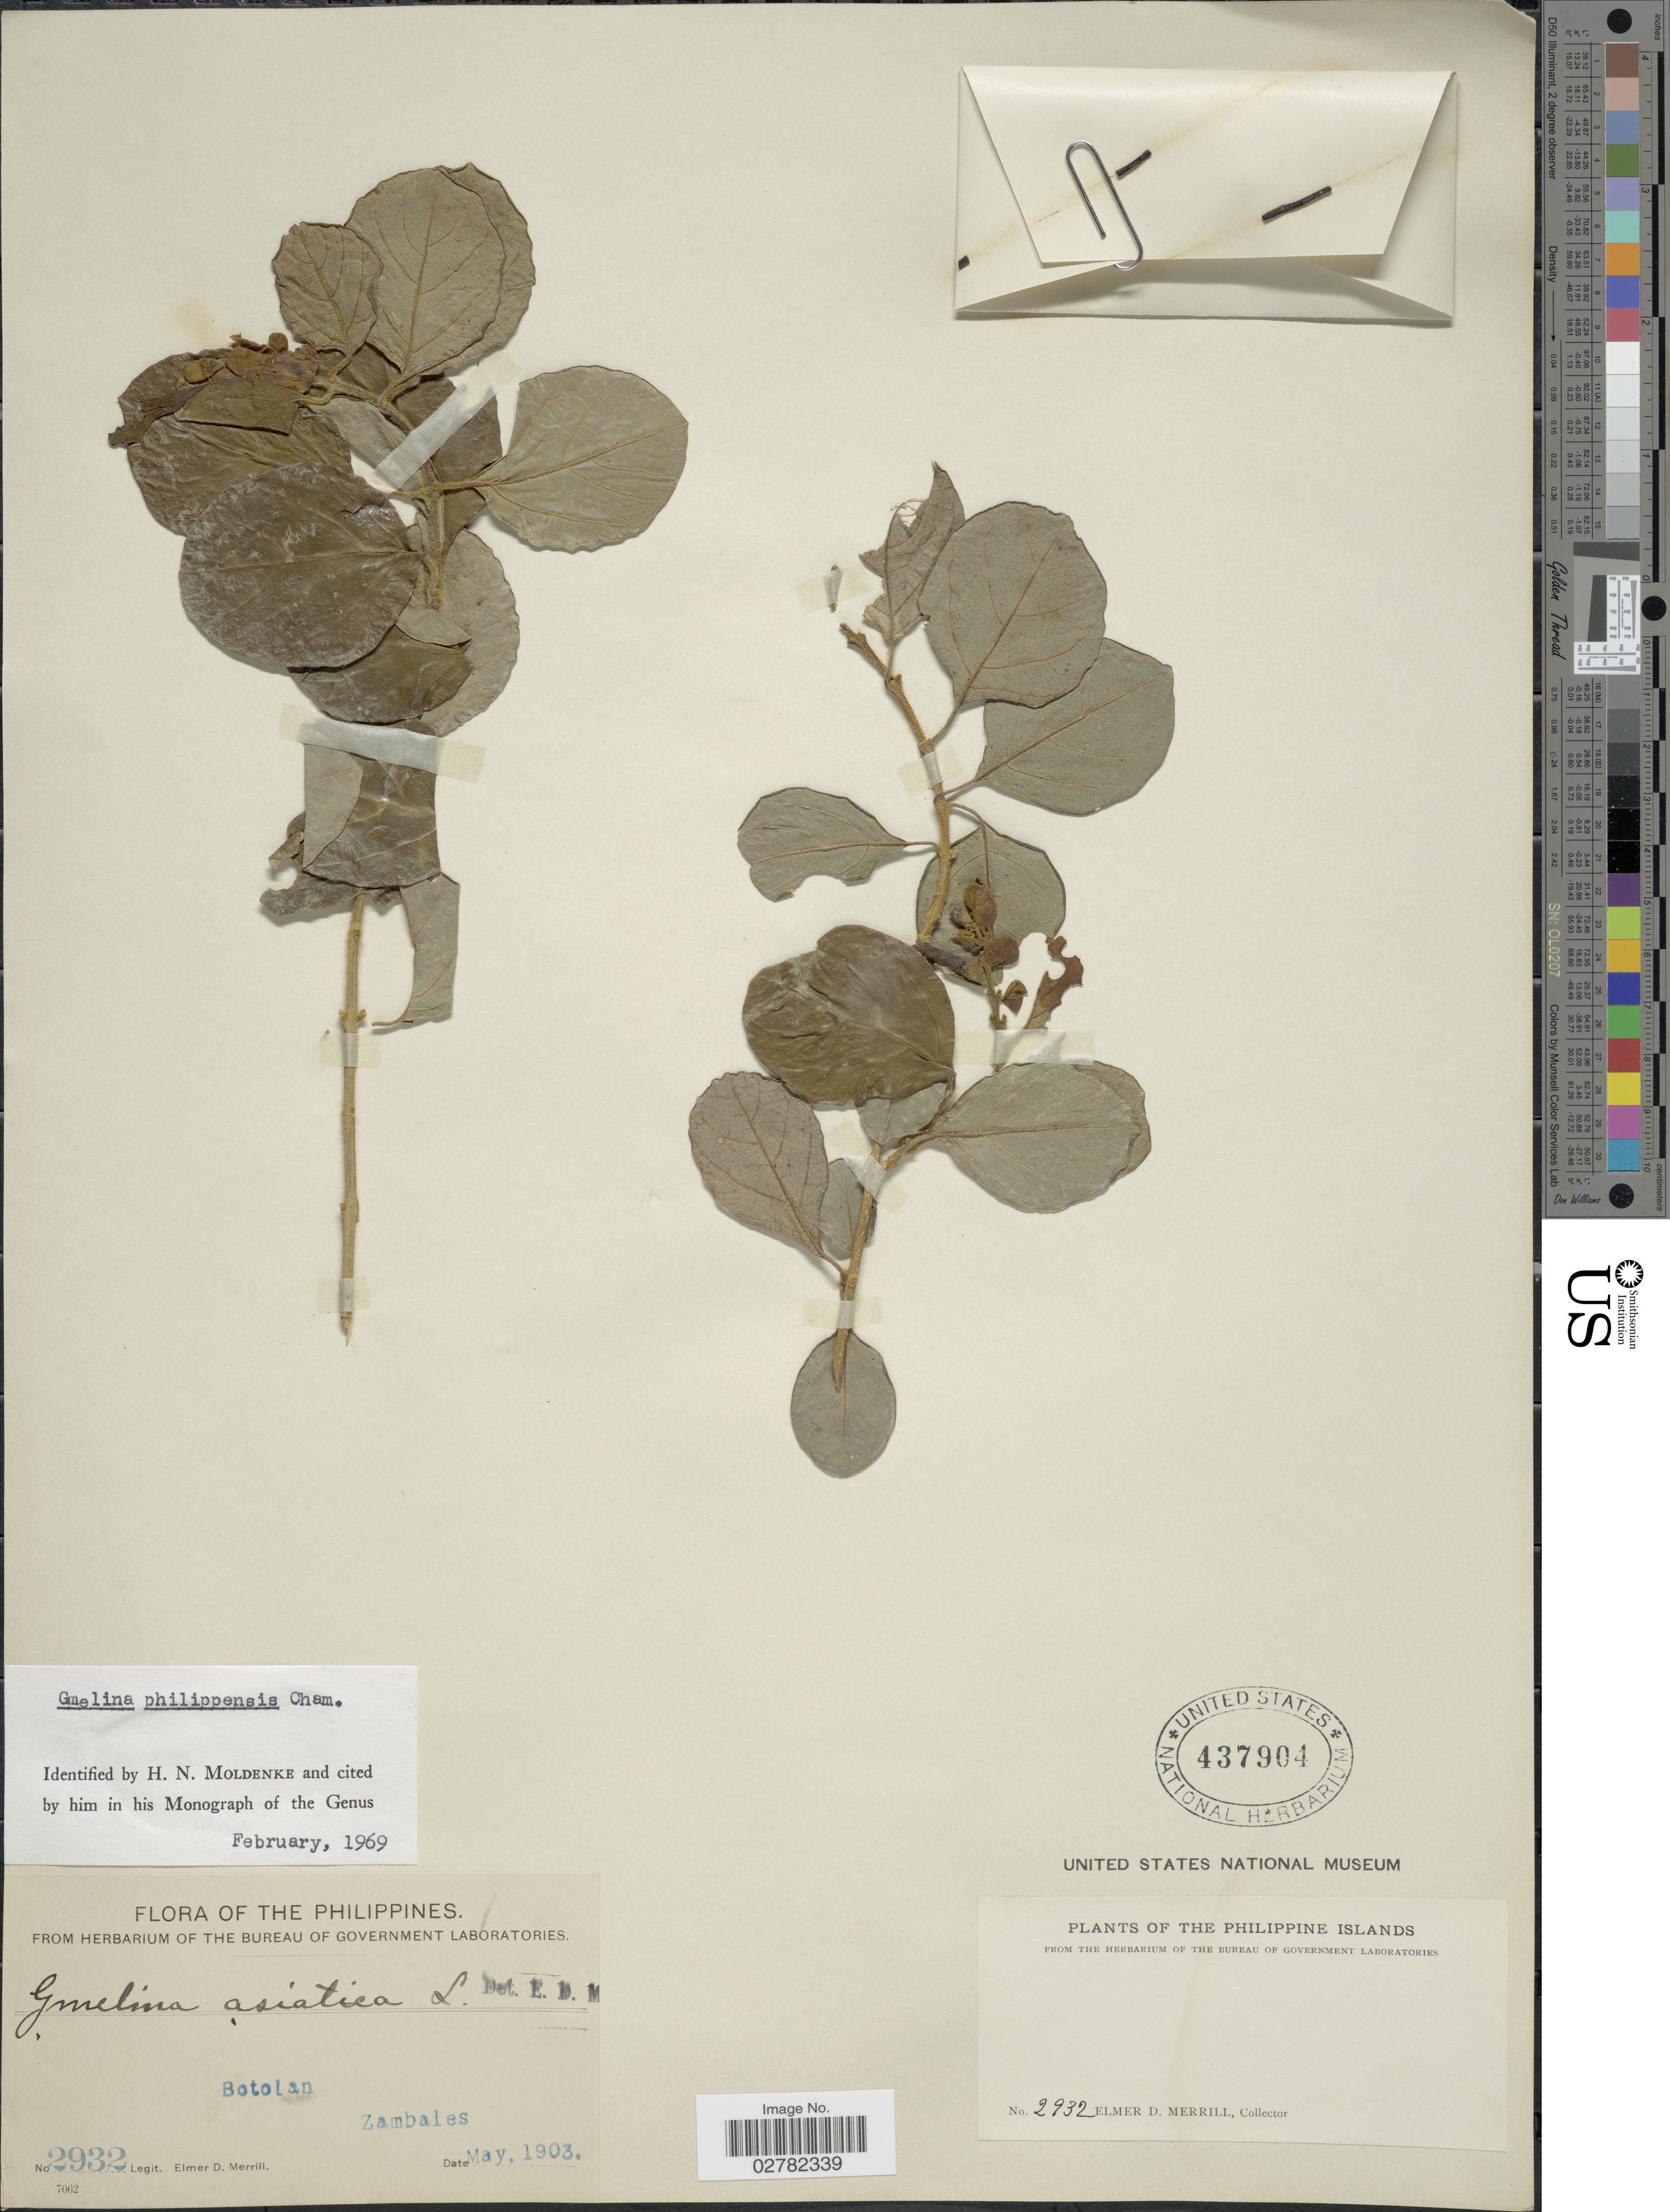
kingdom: Plantae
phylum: Tracheophyta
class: Magnoliopsida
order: Lamiales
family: Lamiaceae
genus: Gmelina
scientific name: Gmelina philippinensis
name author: Cham.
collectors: E. D. Merrill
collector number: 2932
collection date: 1903-05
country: Philippines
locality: Botolan, Zambales. Philippines Islands.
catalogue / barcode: US 437904